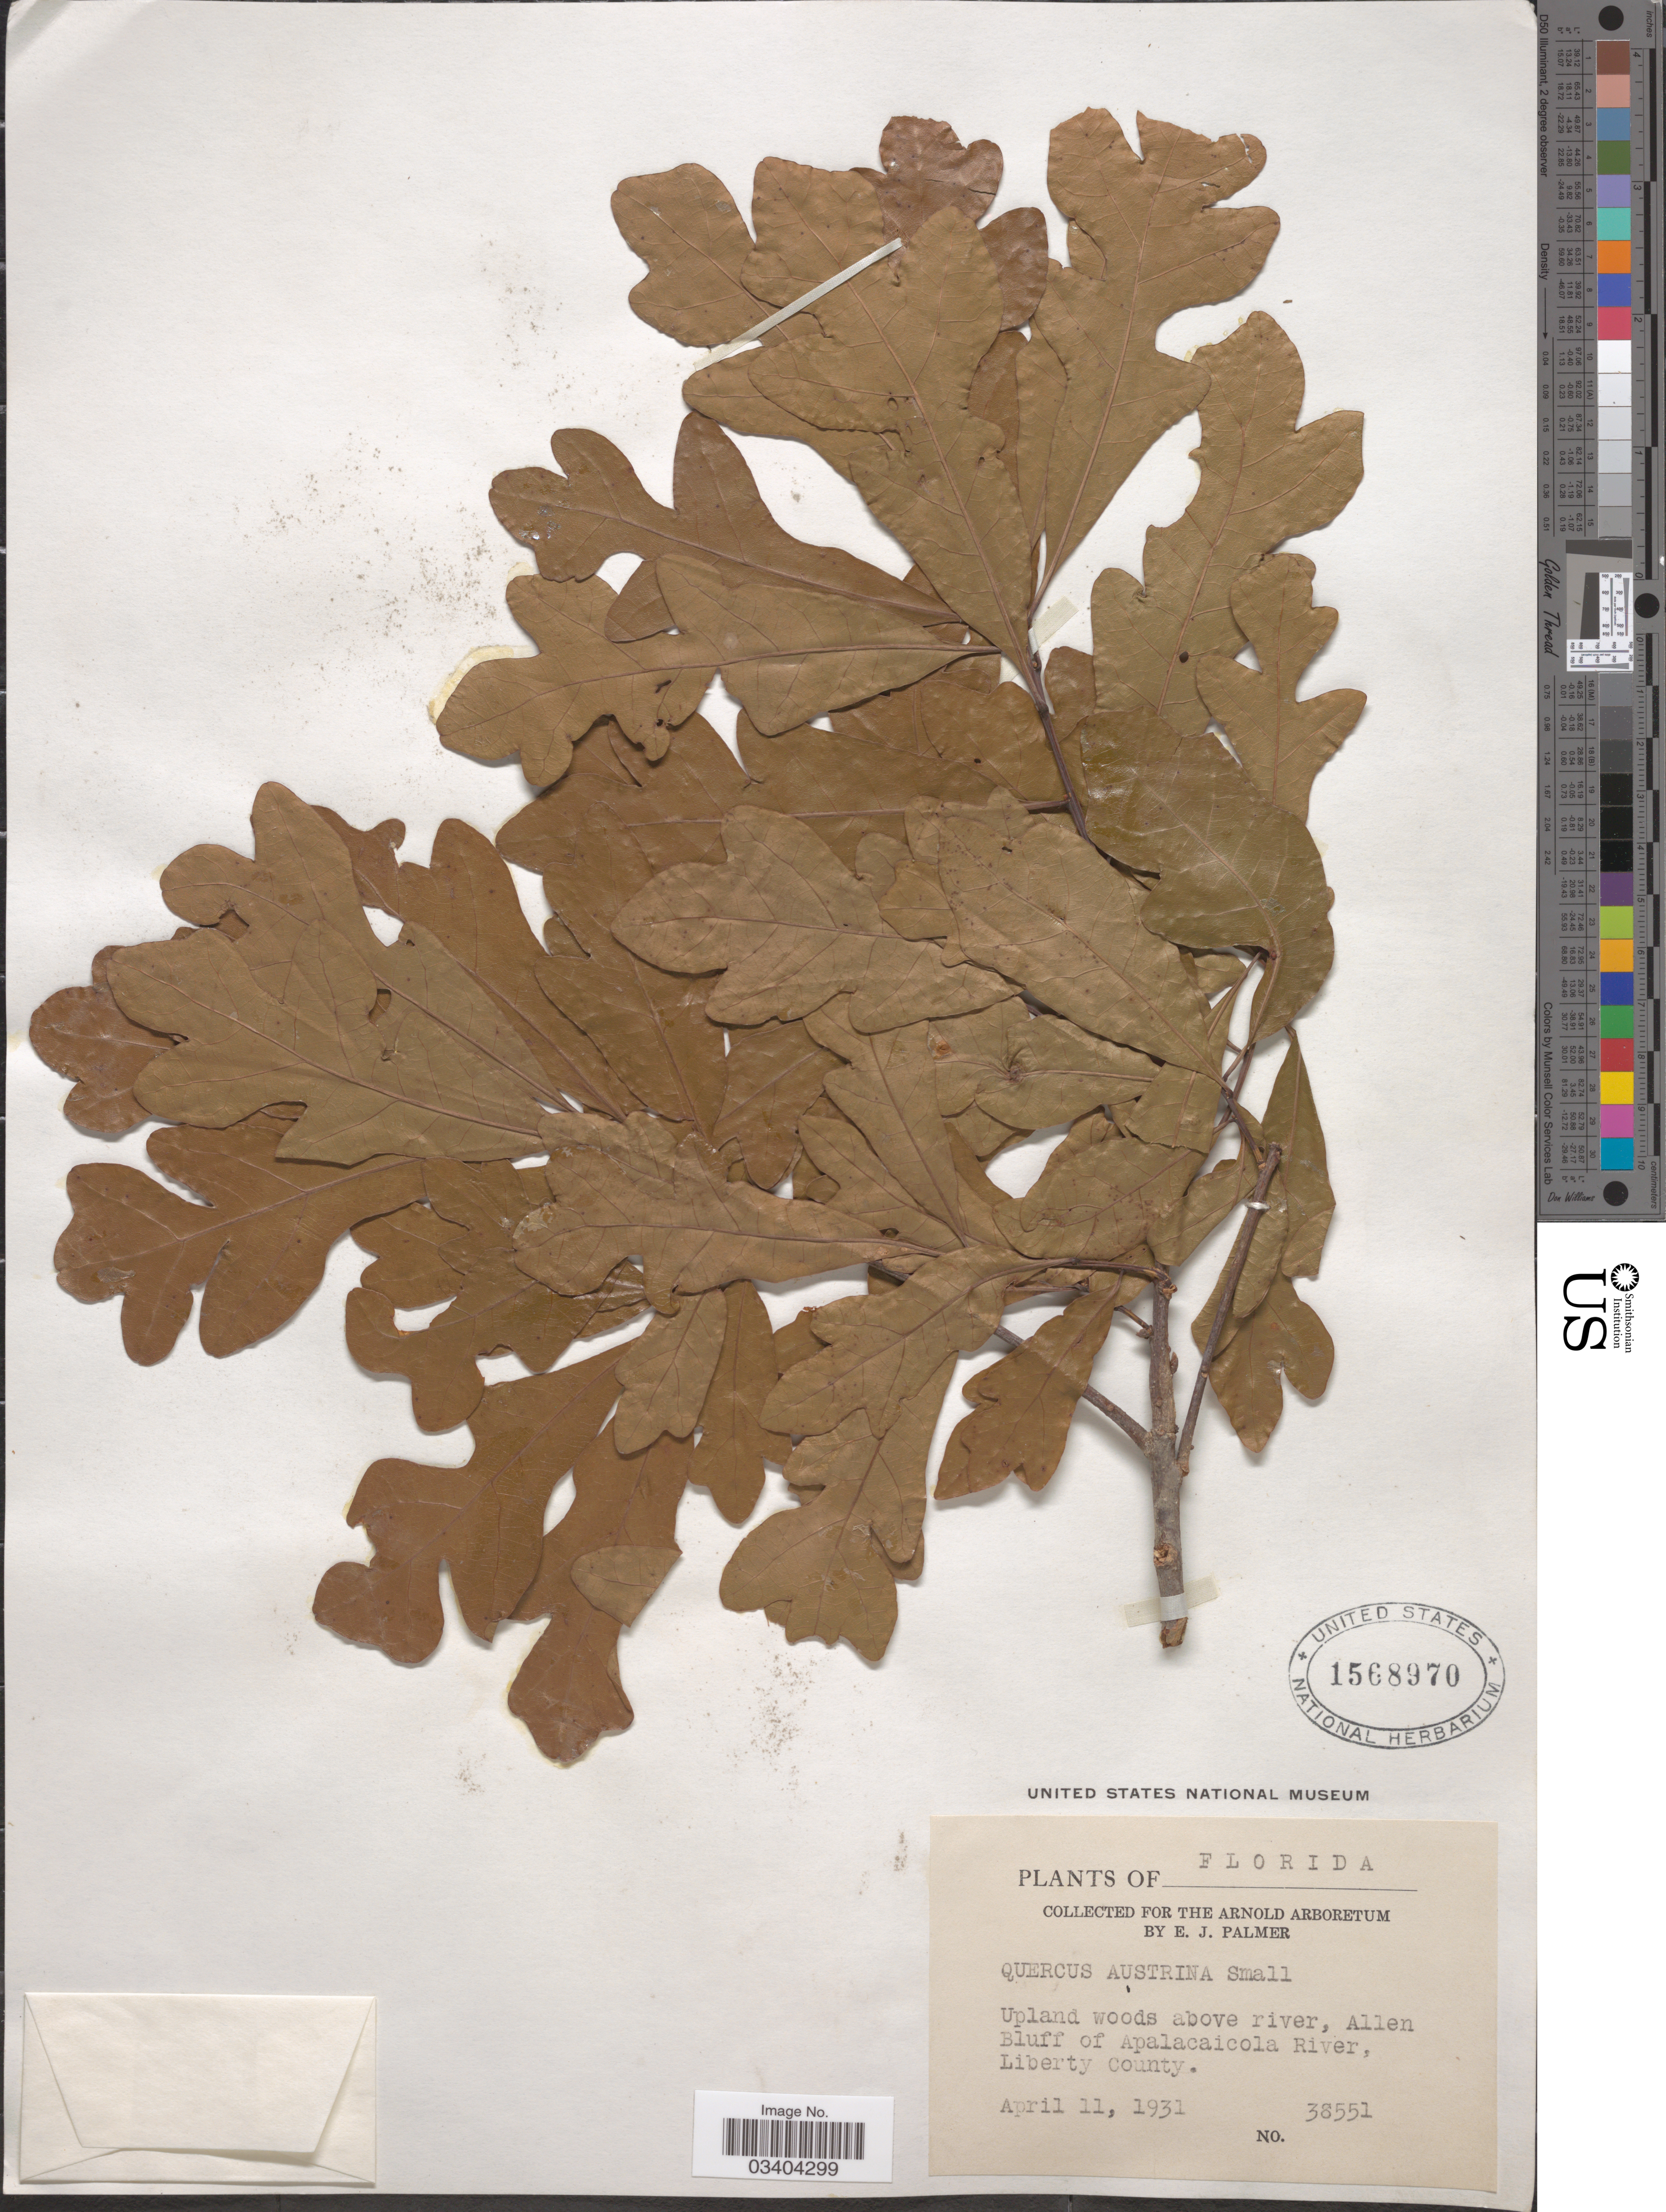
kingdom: Plantae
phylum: Tracheophyta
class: Magnoliopsida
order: Fagales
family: Fagaceae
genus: Quercus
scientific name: Quercus durandii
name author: Buckley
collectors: E. J. Palmer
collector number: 38551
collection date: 1931-04-11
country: United States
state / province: Florida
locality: Upland woods above river, Allen Bluff of Apalacaicola River, Liberty County.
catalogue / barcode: US 1568970